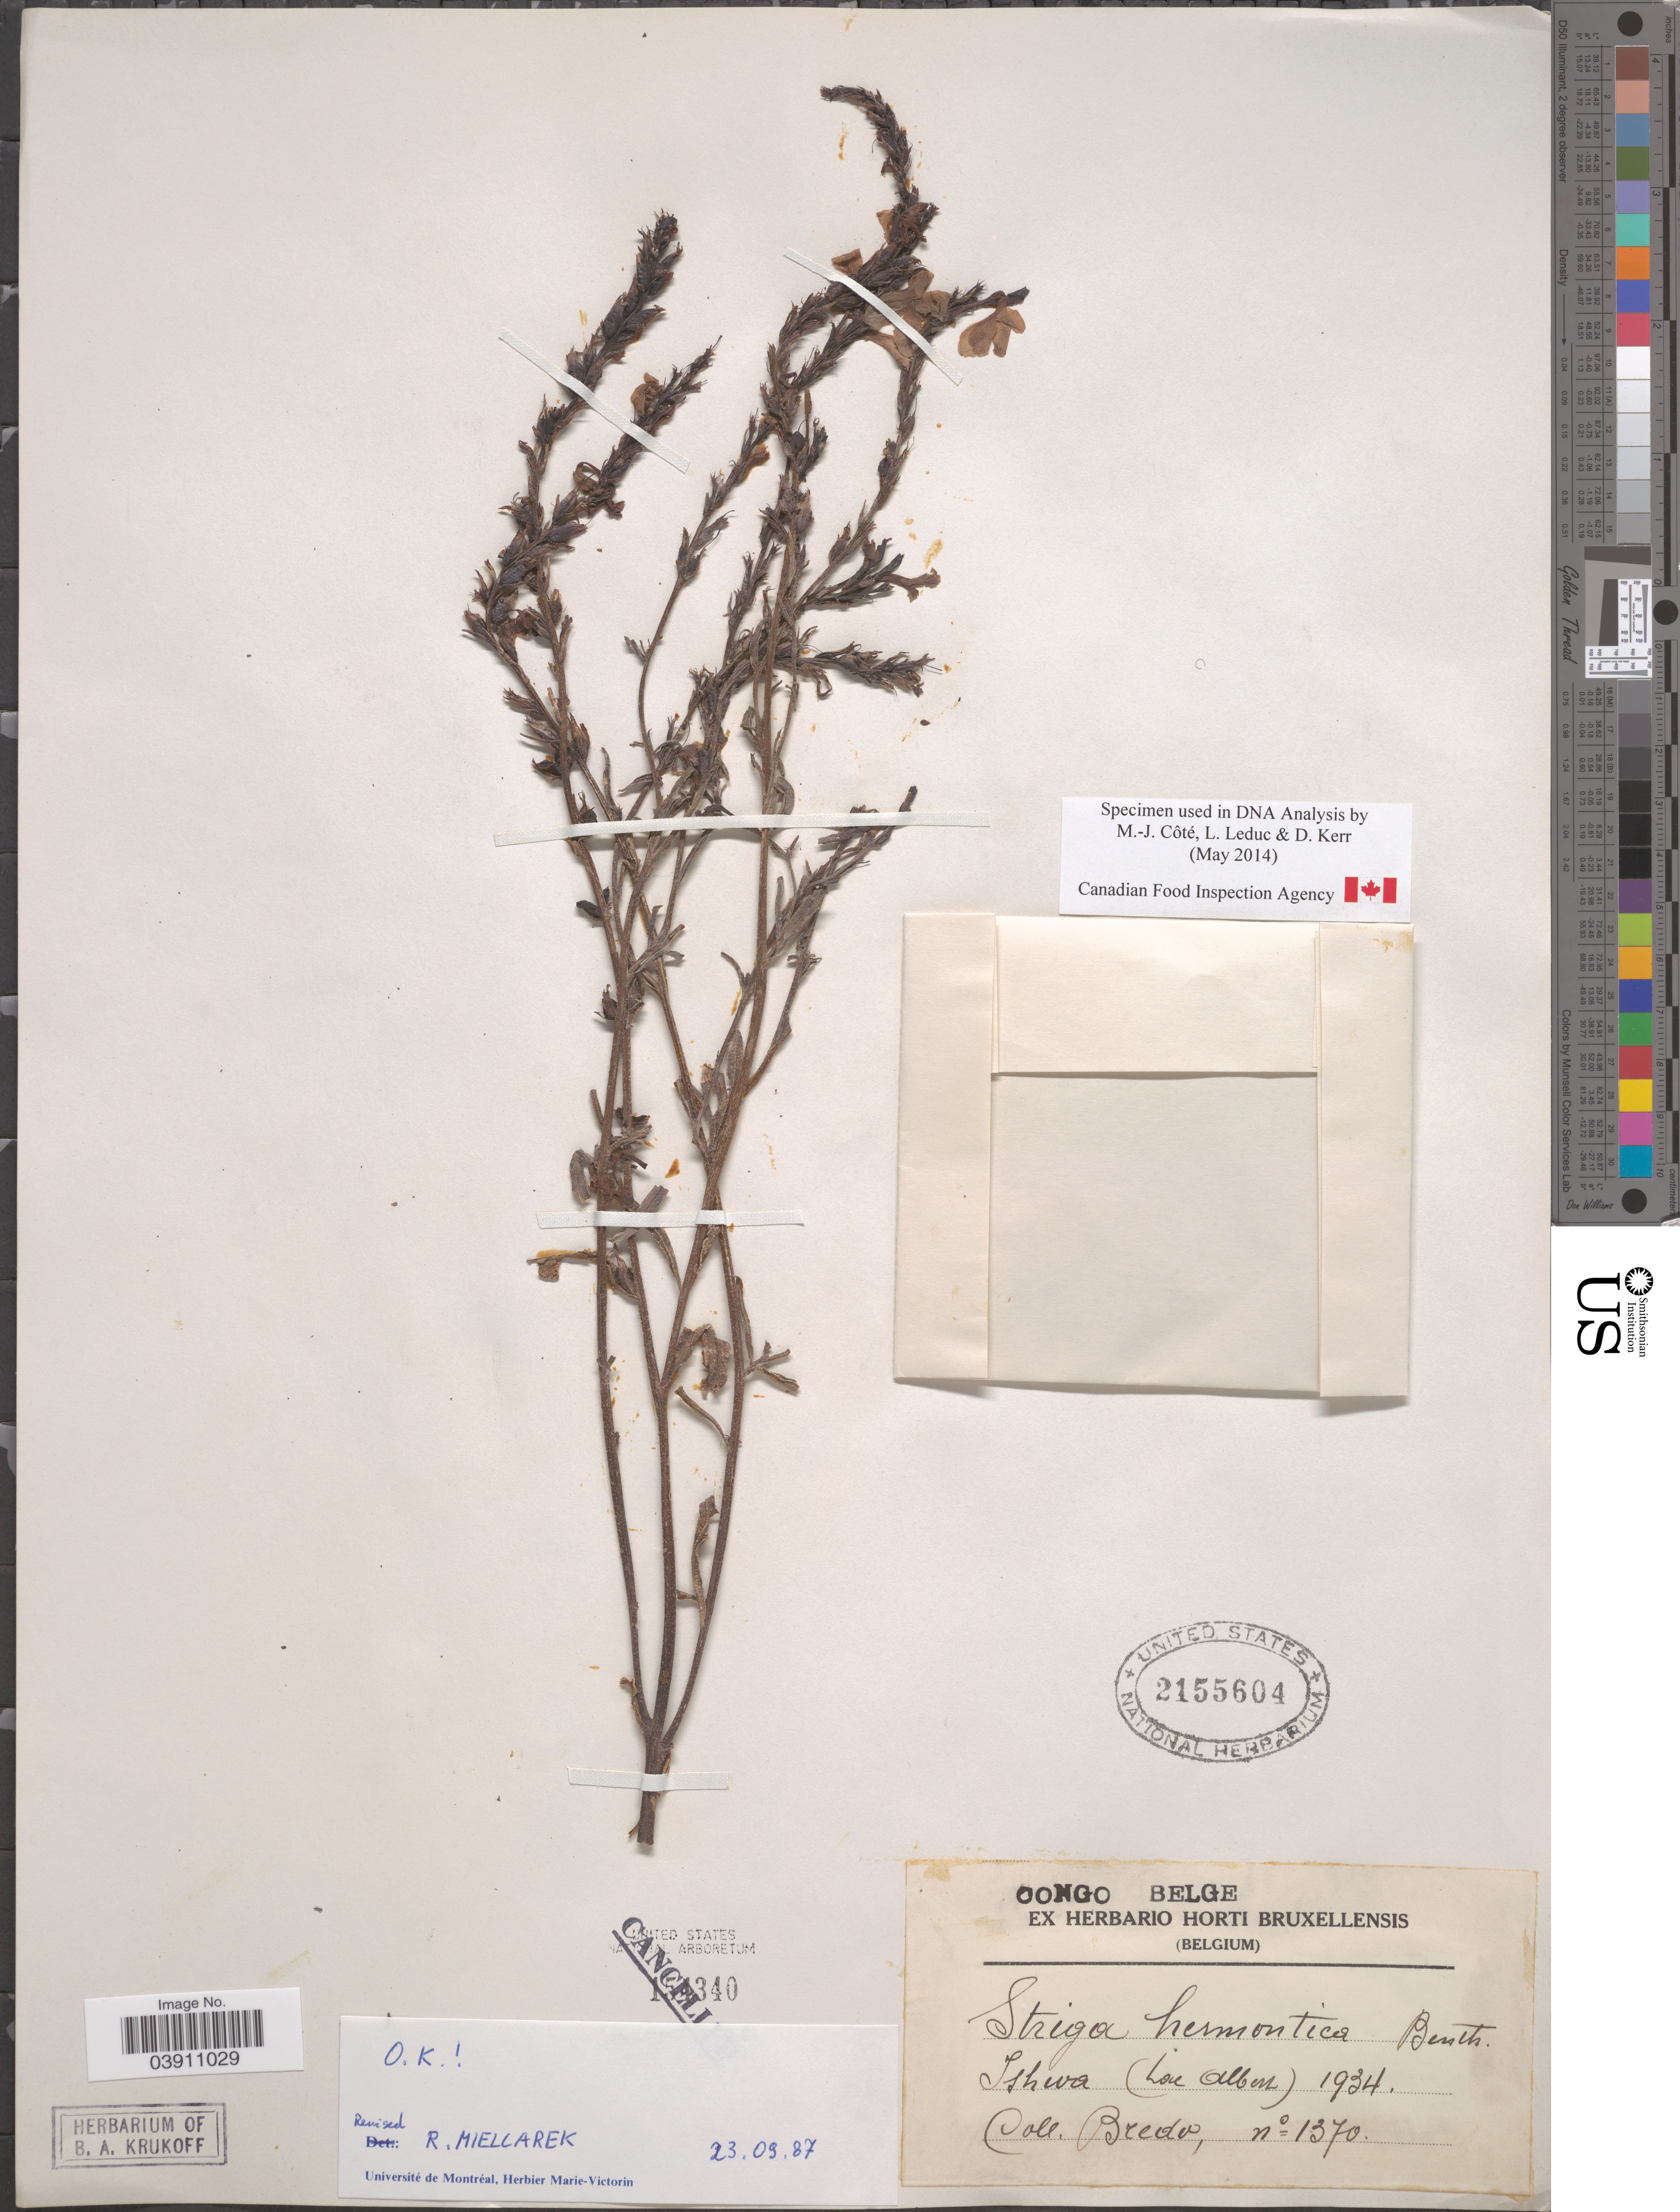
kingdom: Plantae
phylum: Tracheophyta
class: Magnoliopsida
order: Lamiales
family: Orobanchaceae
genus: Striga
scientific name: Striga hermonthica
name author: (Delile) Benth.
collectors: Bredo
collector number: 1370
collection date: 1934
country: Congo, Democratic Republic of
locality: Congo Belge. Ishwa (Lac Albert).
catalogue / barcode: US 2155604